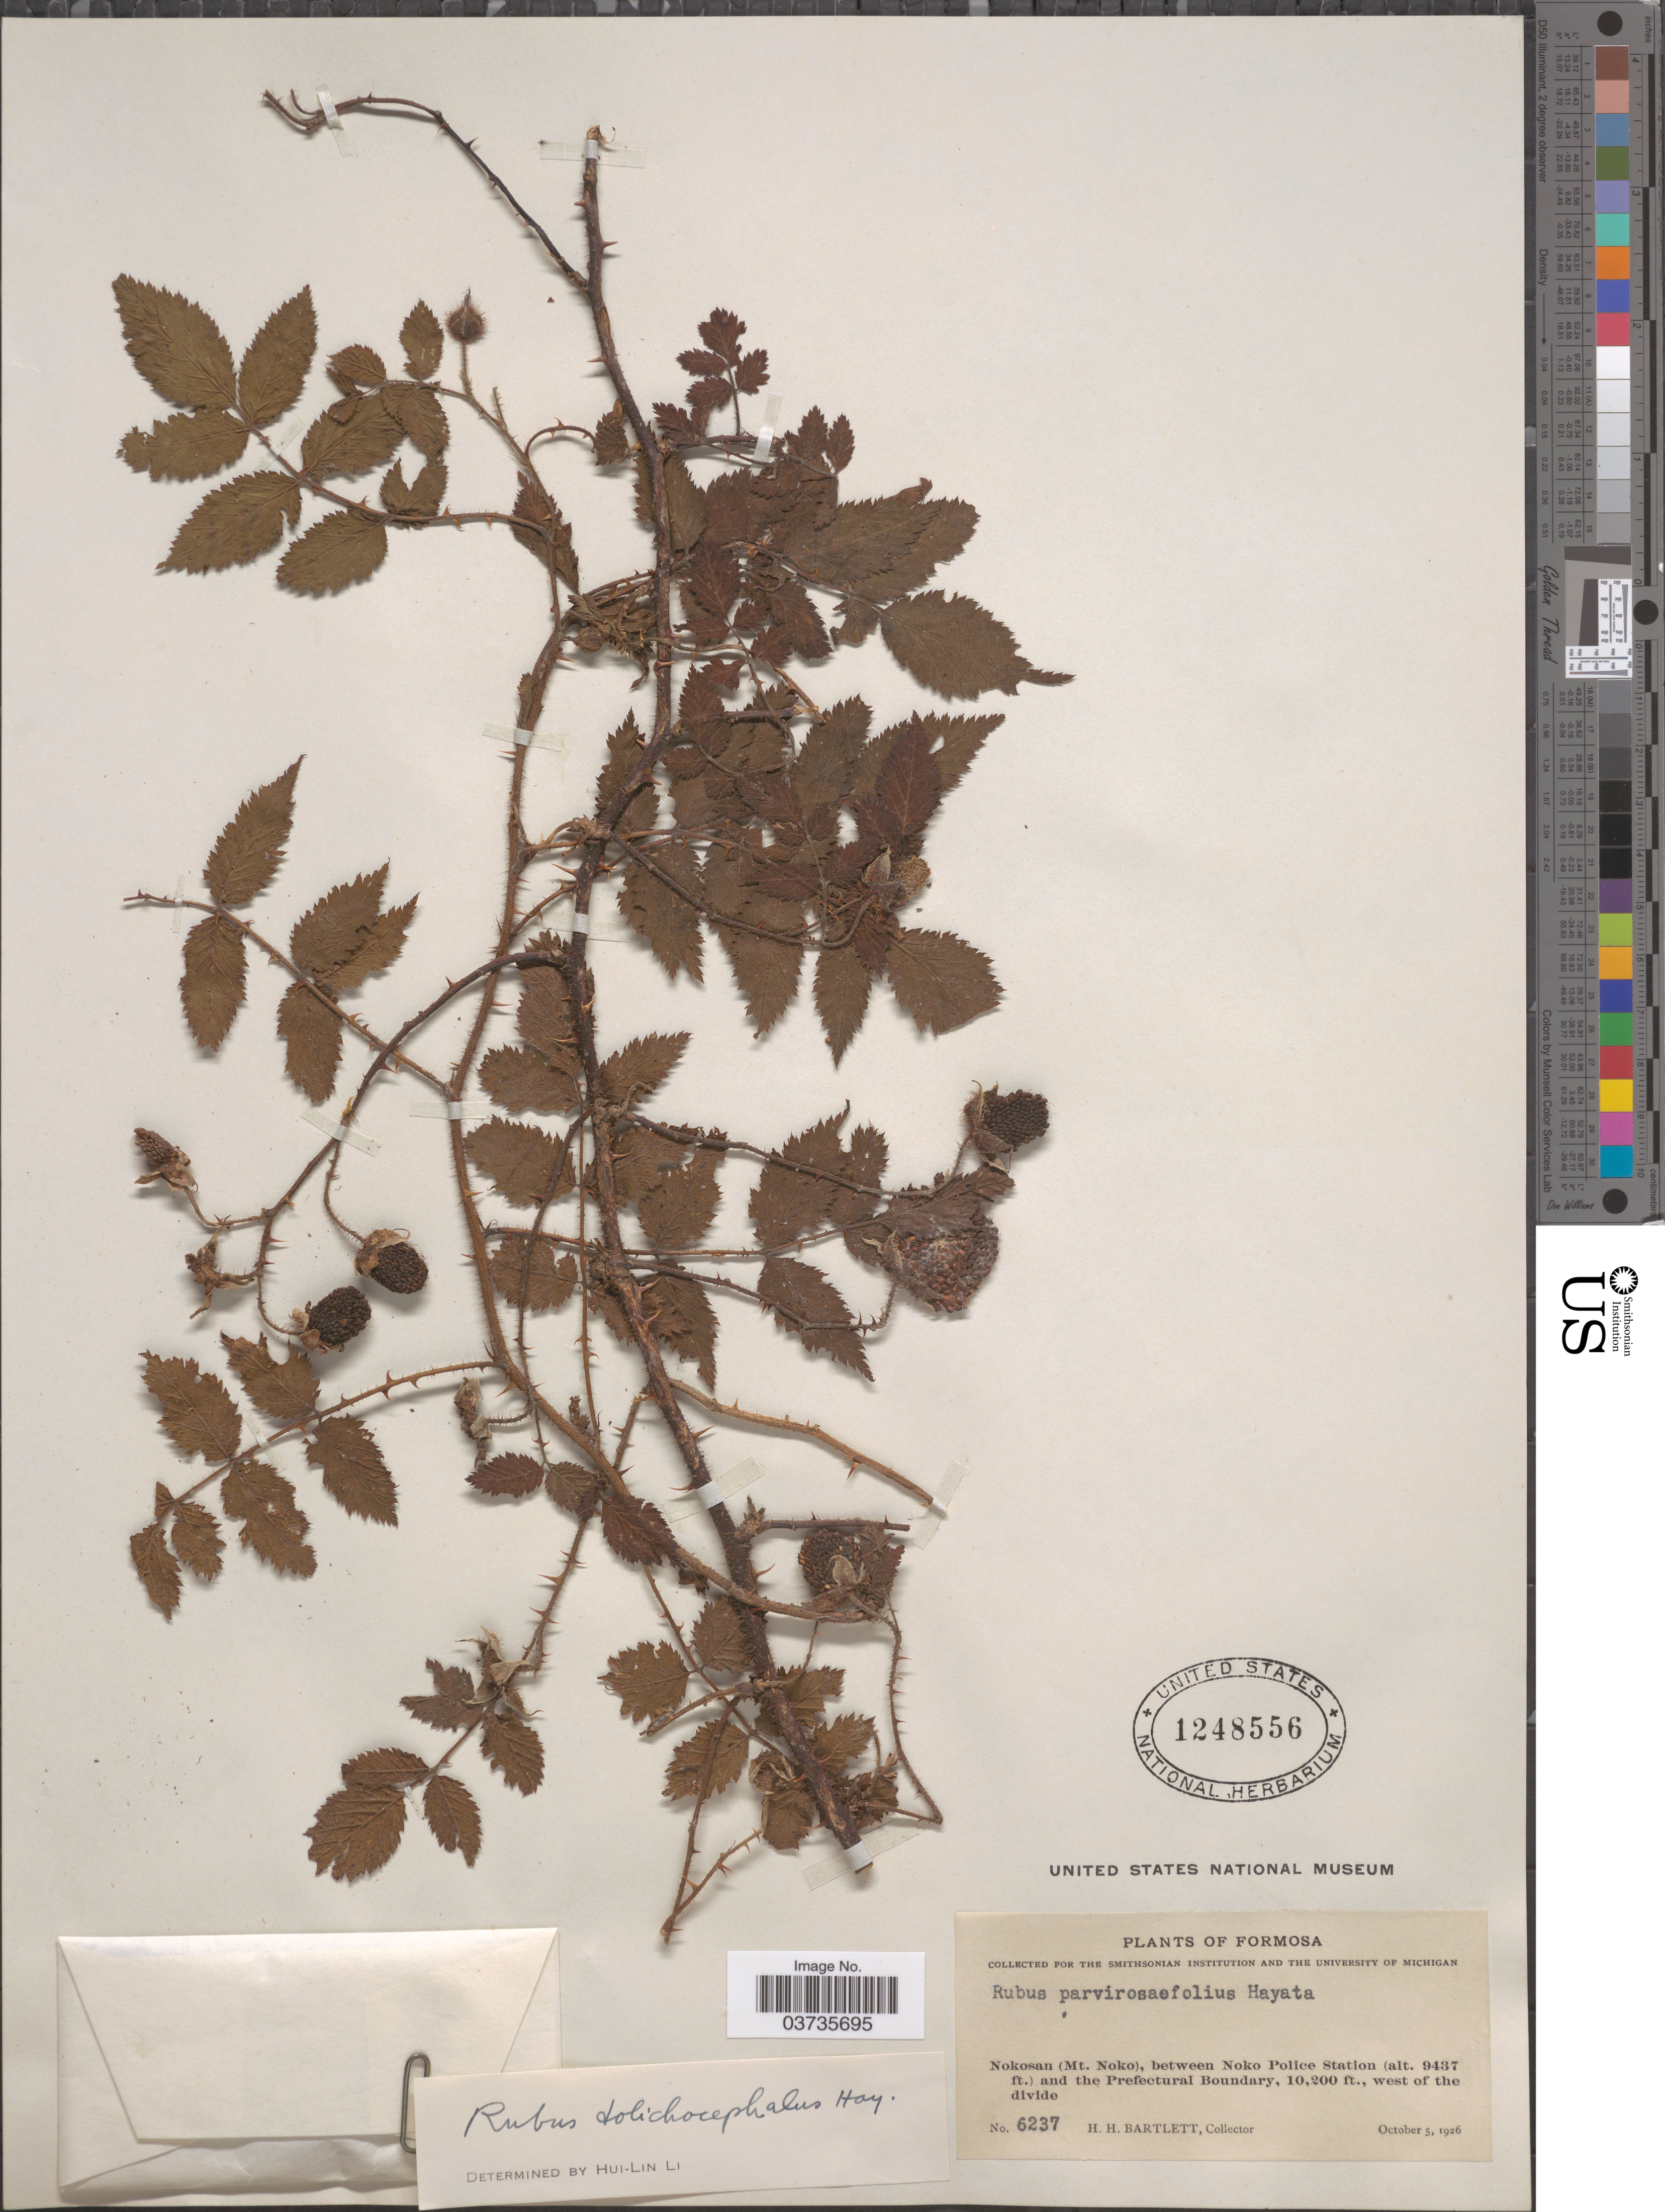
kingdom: Plantae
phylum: Tracheophyta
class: Magnoliopsida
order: Rosales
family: Rosaceae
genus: Rubus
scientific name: Rubus dolichocephalus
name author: Hayata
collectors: H. H. Bartlett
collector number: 6237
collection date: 1926-10-05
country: Taiwan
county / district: Hualien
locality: Formosa. Nokosan (Mt. Noko), between Noko Police Station and the Prefectural Boundary, west of the divide.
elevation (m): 2876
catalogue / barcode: US 1248556